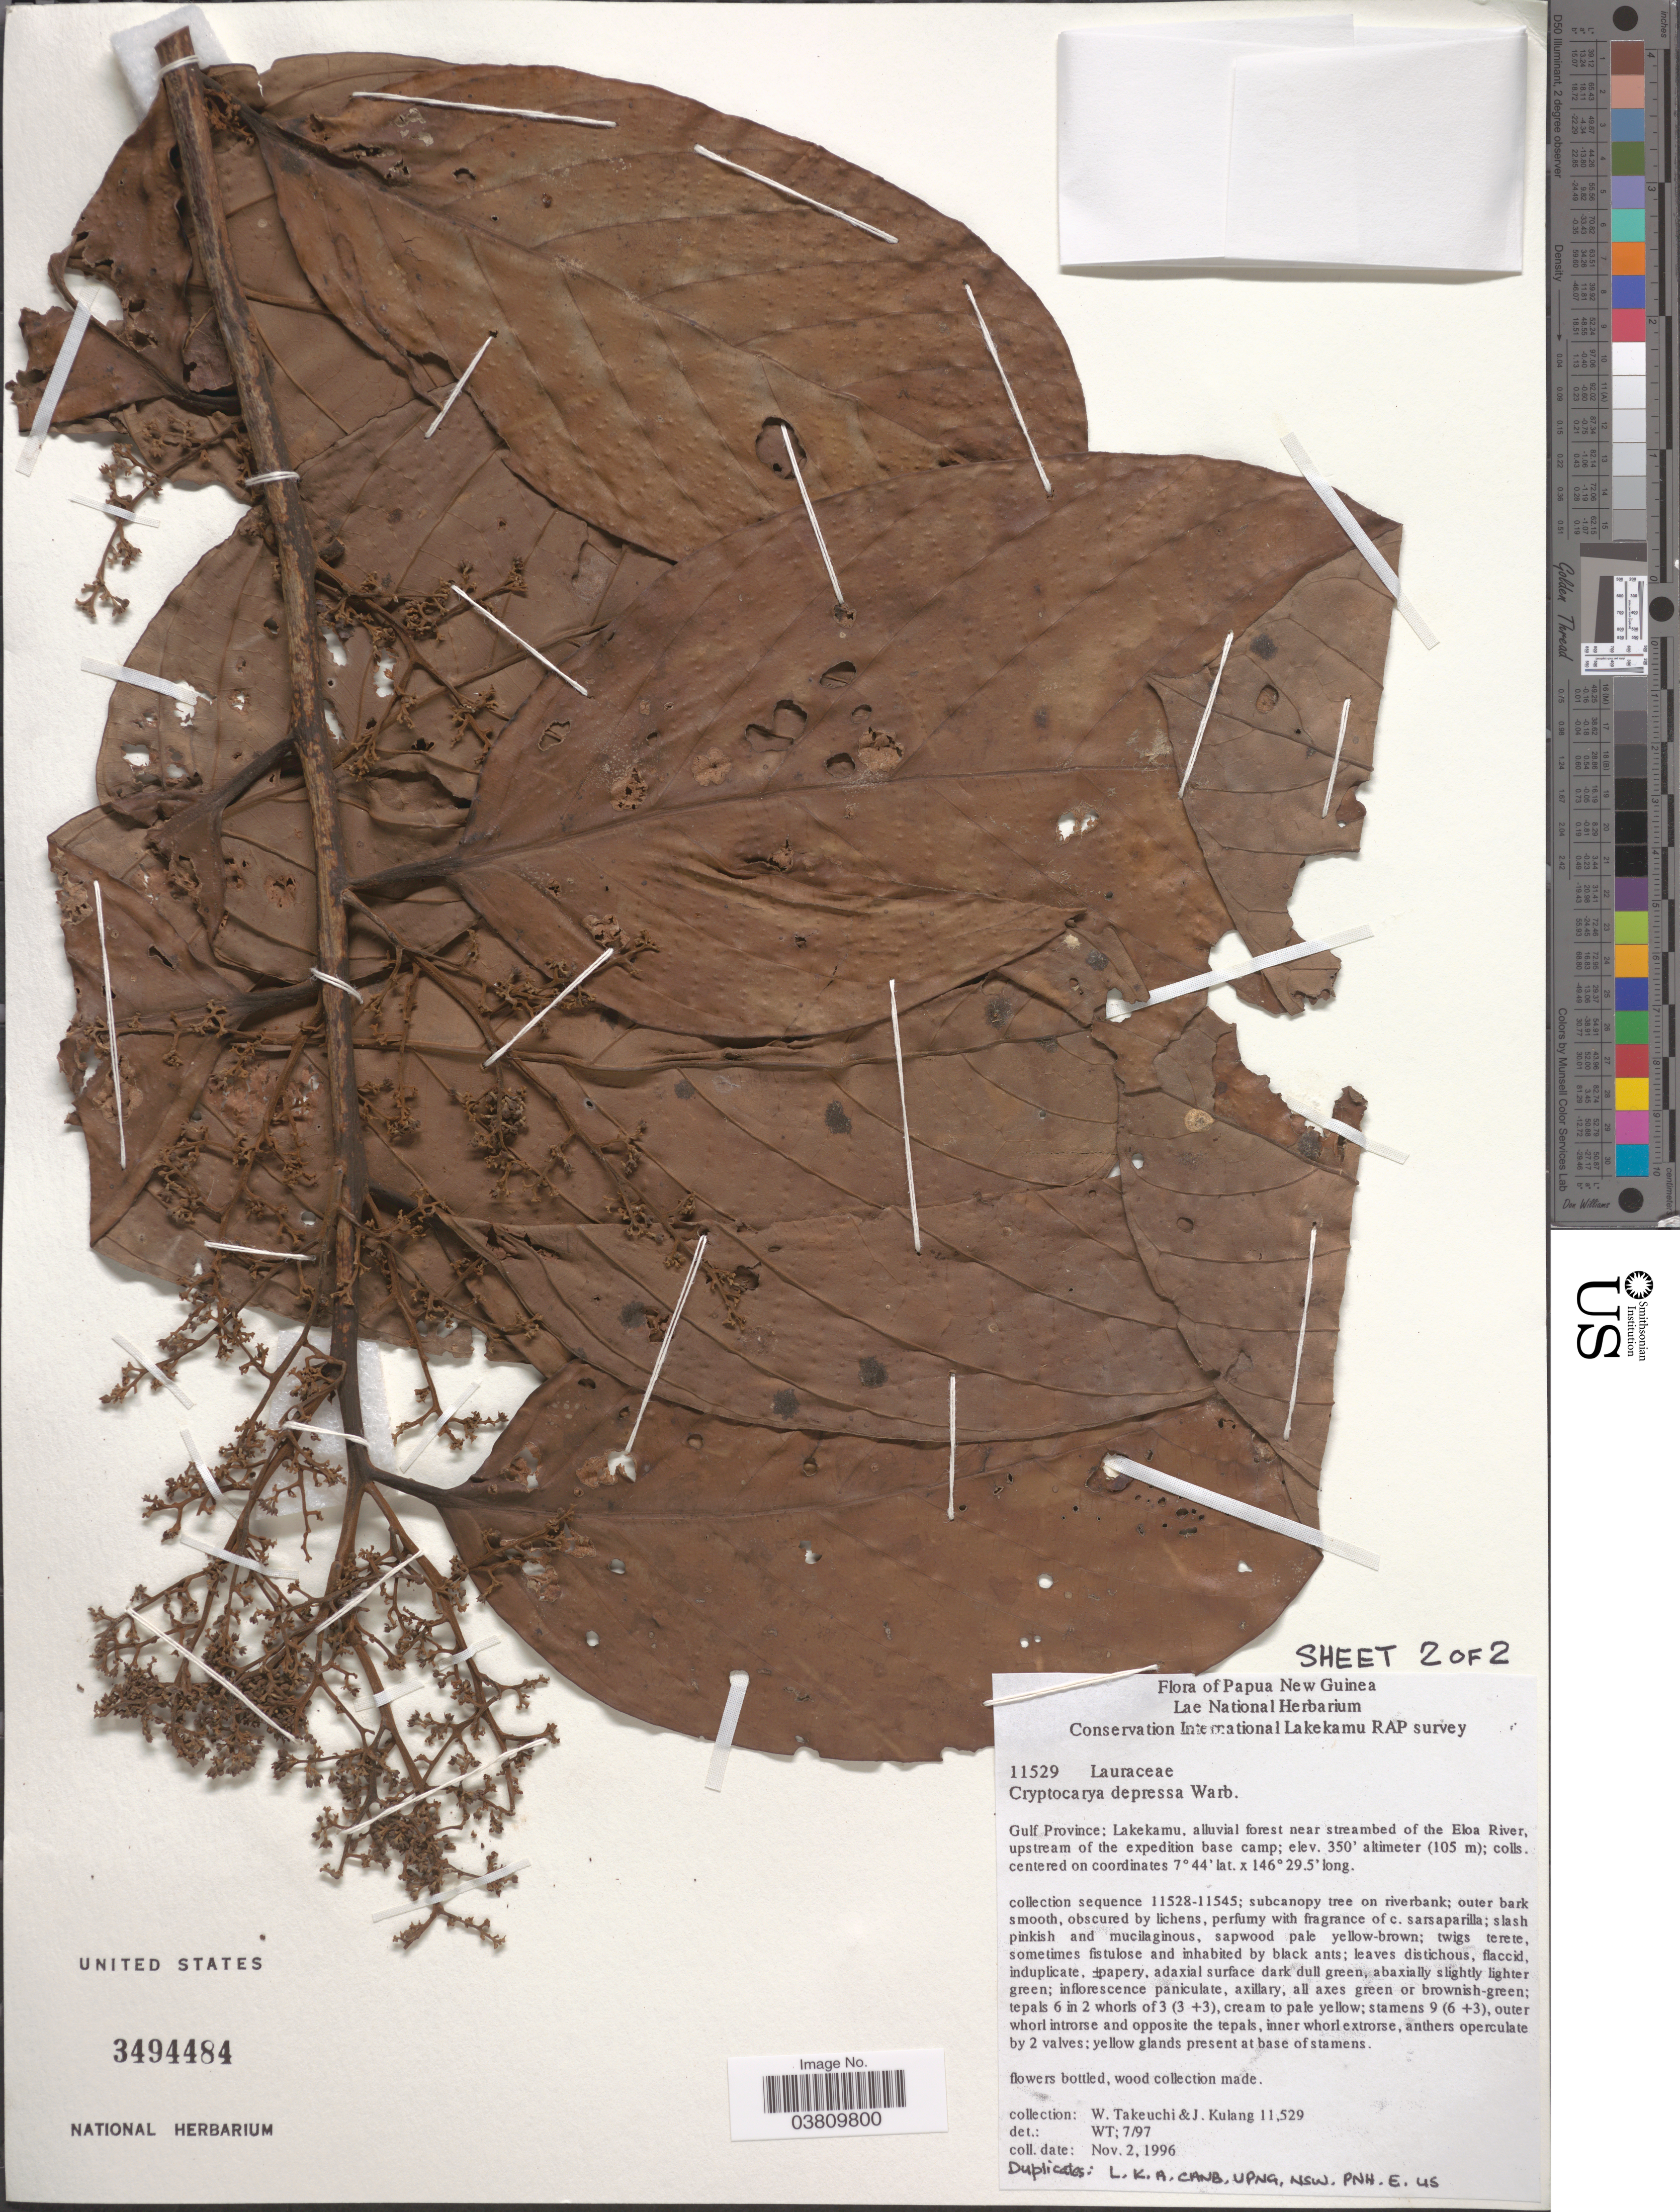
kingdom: Plantae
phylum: Tracheophyta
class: Magnoliopsida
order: Laurales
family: Lauraceae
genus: Cryptocarya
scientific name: Cryptocarya depressa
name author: Warb.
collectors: W. Takeuchi & J. Kulang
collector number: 11529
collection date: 1996-11-02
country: Papua New Guinea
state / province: Gulf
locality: Lakekamu, alluvial forest near streambed of the Eloa River, upstream of the expedition base camp.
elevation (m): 107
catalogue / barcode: US 3494484